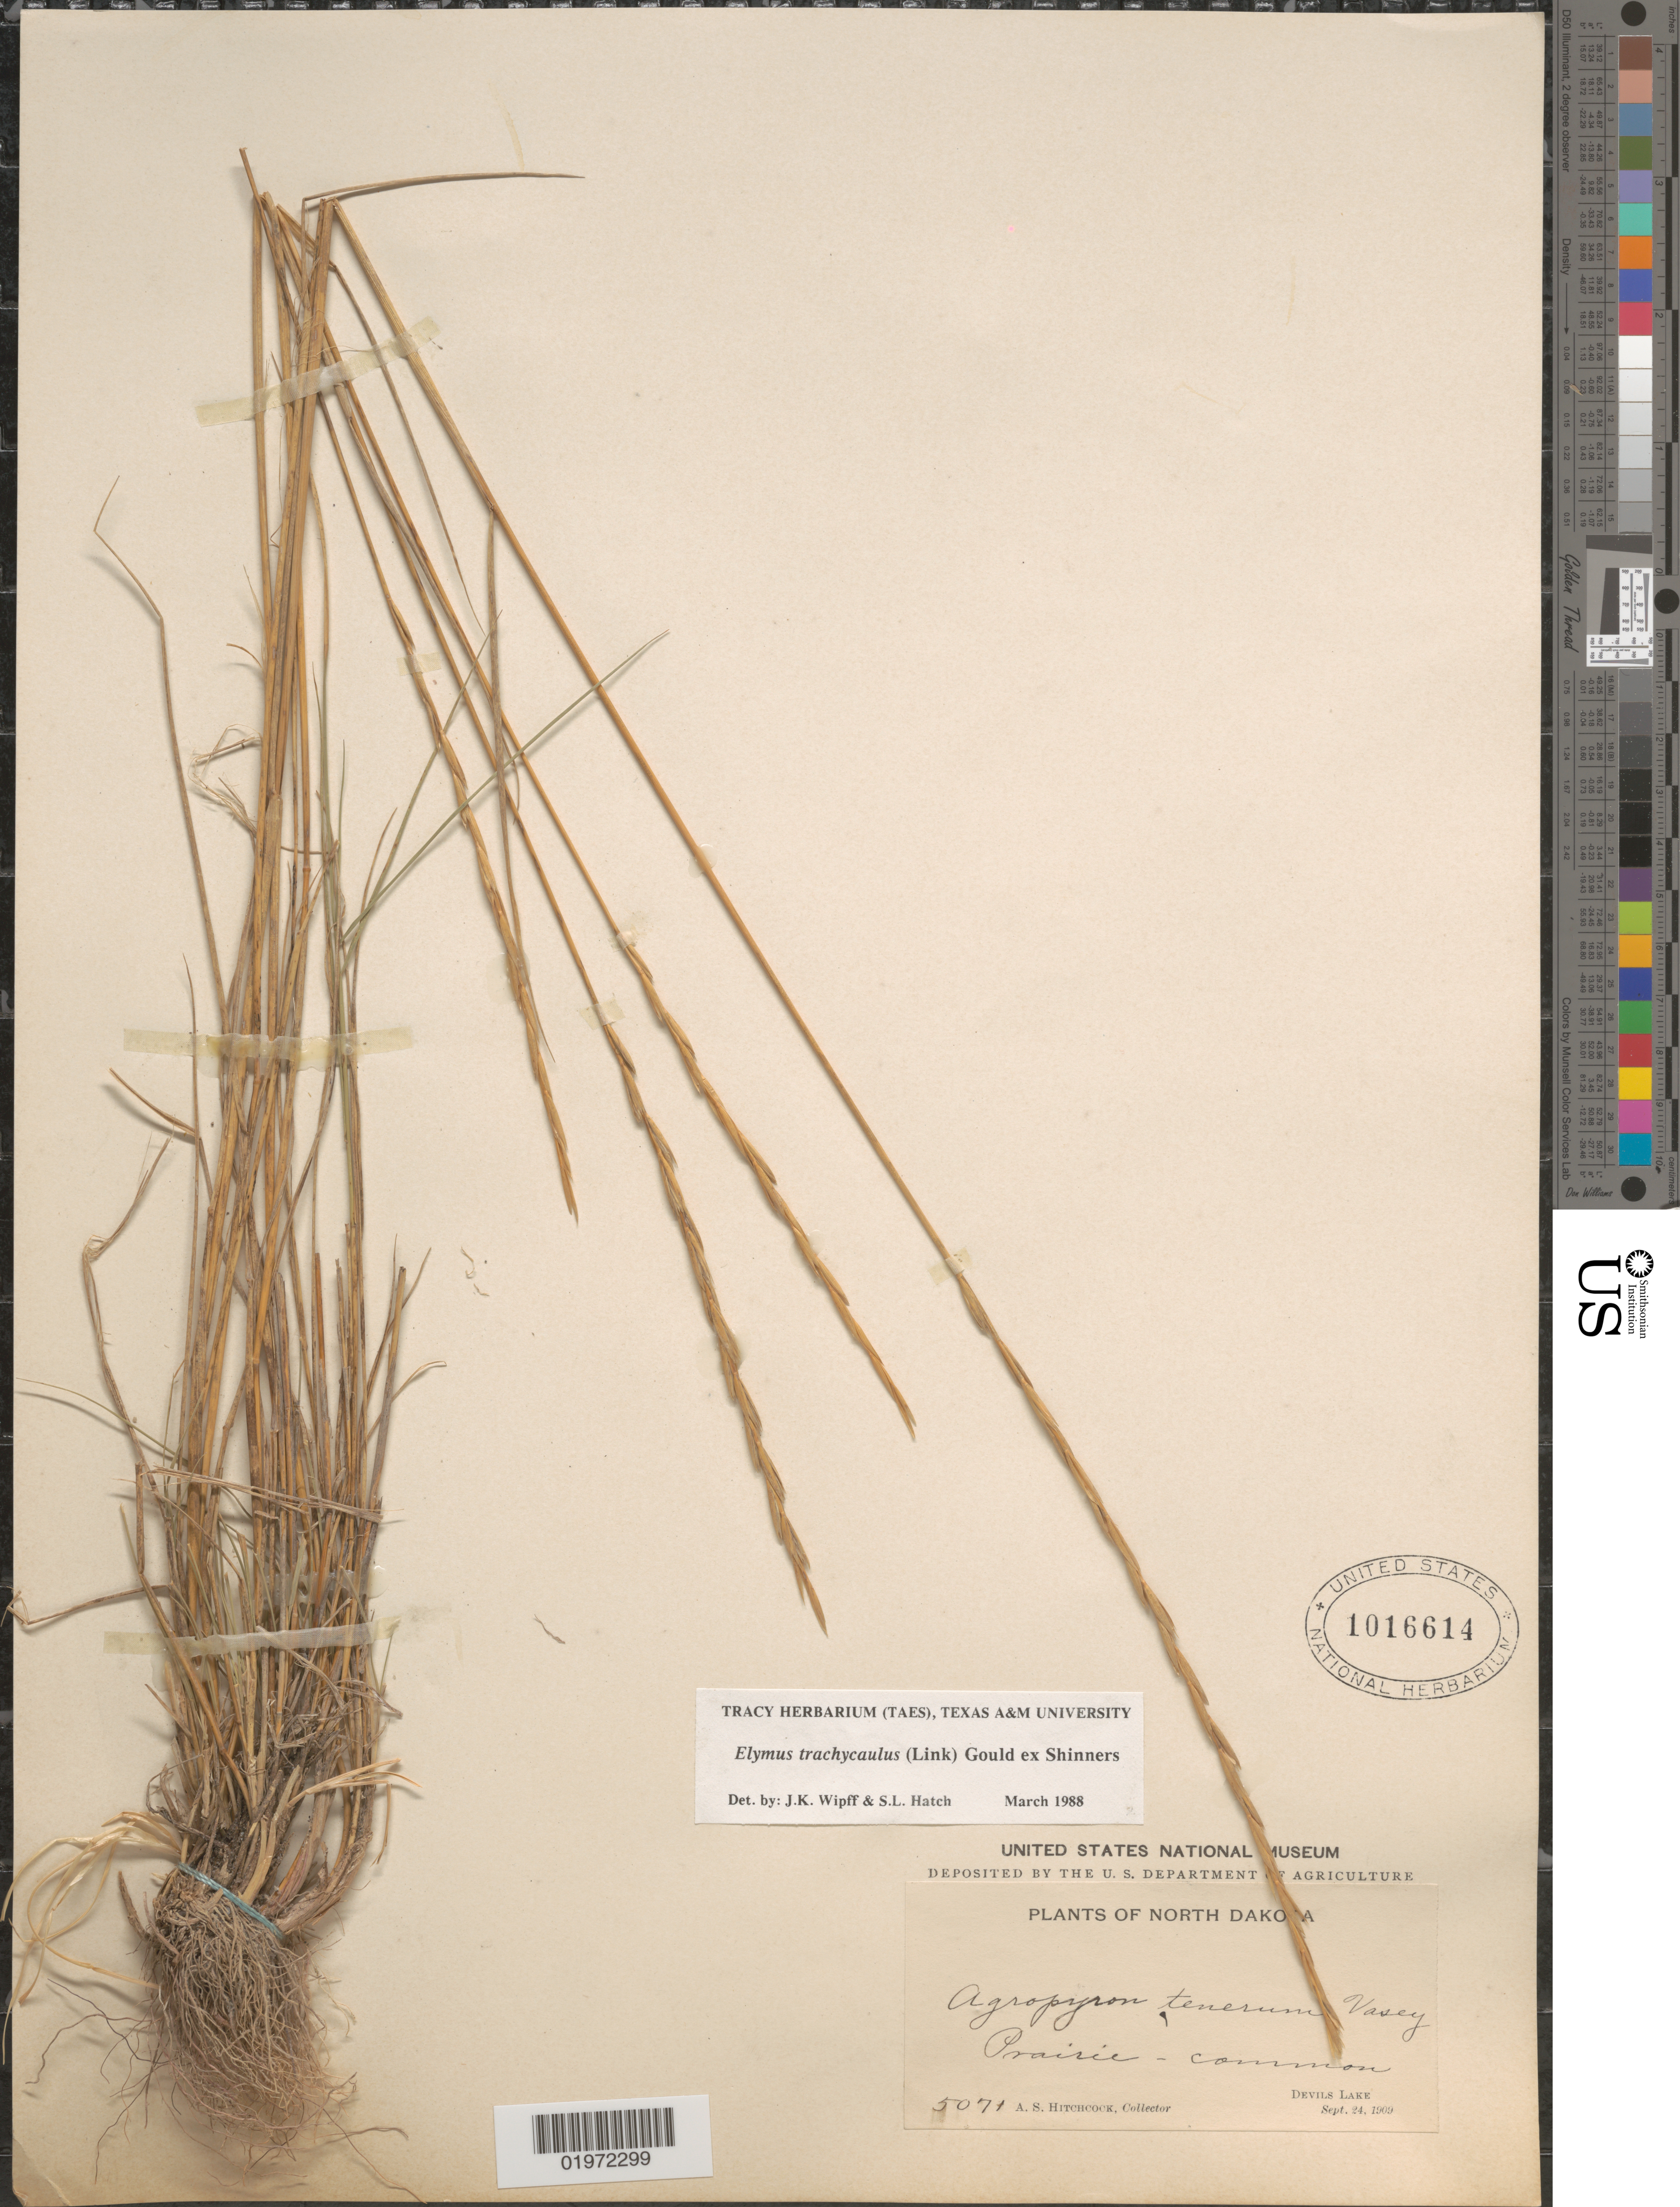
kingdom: Plantae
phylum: Tracheophyta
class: Liliopsida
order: Poales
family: Poaceae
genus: Elymus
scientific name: Elymus trachycaulus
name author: (Link) Gould ex Shinners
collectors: A. S. Hitchcock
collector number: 5071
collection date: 1909-09-24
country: United States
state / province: North Dakota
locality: Prairie - common. Devils Lake.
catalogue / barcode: US 1016614